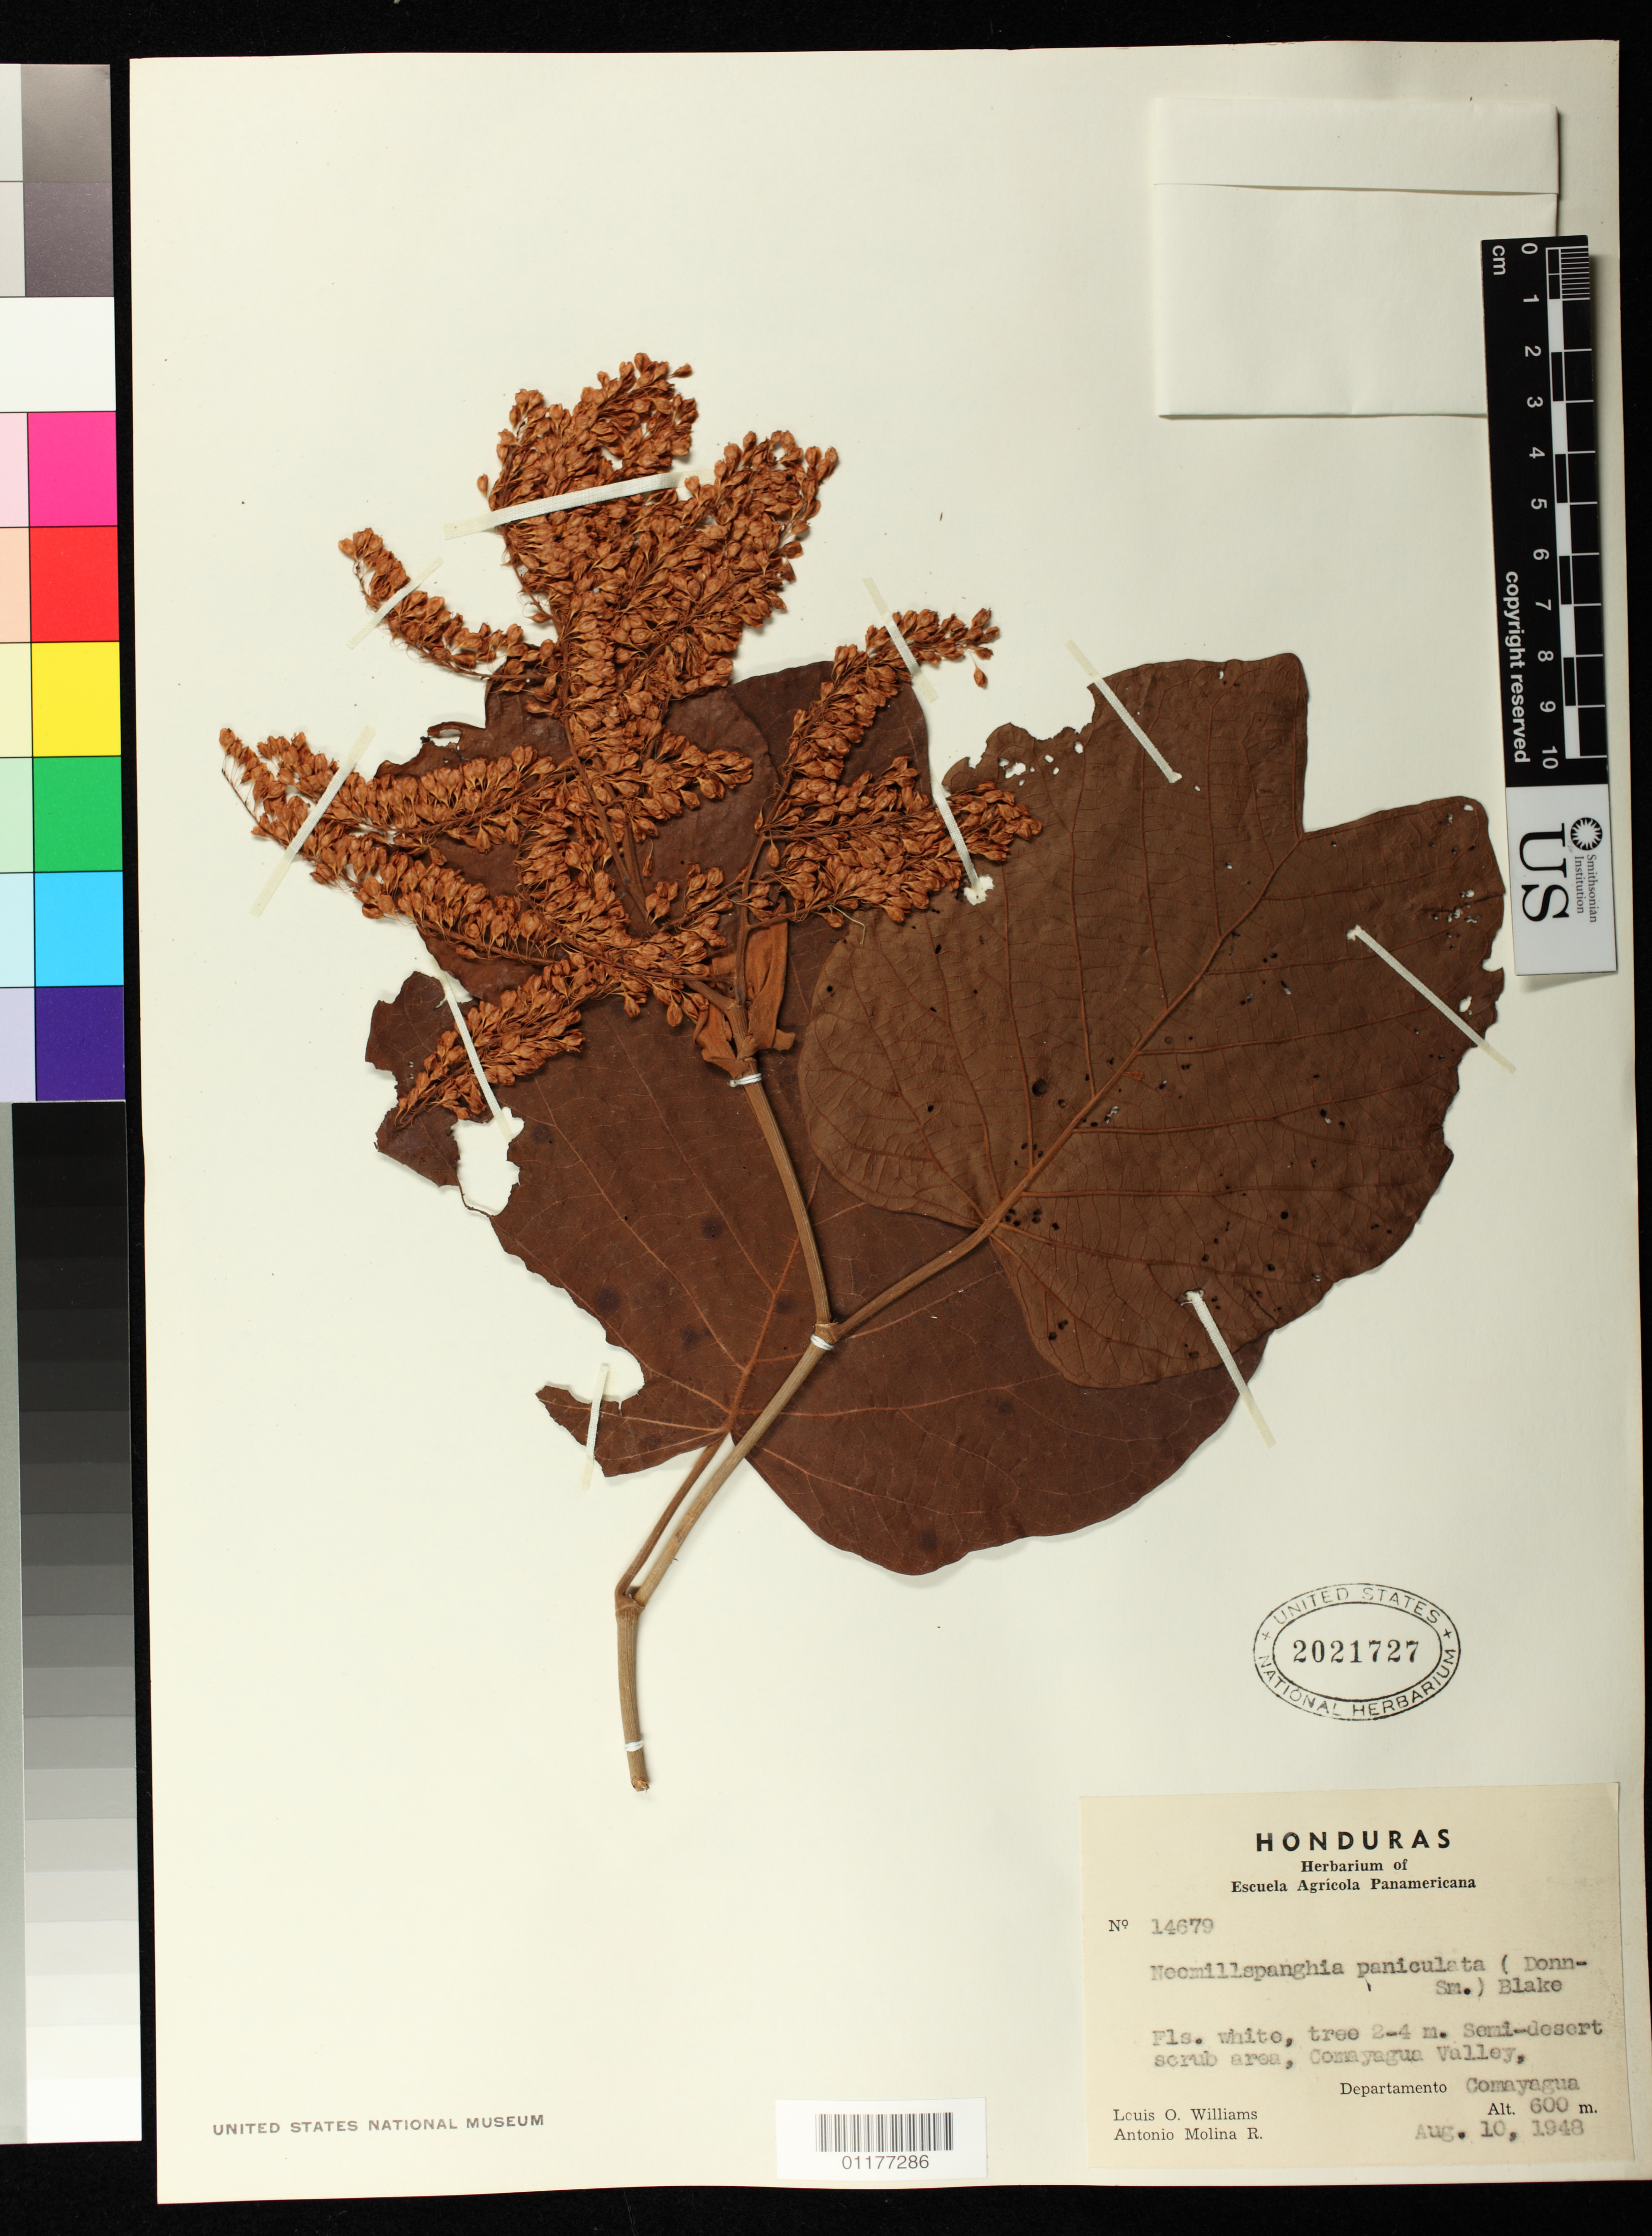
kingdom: Plantae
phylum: Tracheophyta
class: Magnoliopsida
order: Caryophyllales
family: Polygonaceae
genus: Neomillspaughia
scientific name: Neomillspaughia paniculata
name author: (Donn. Sm.) S.F. Blake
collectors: L. O. Williams & A. Molina R.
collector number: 14679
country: Honduras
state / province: Comayagua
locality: Comayagua Valley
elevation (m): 600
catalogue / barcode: US 2021727